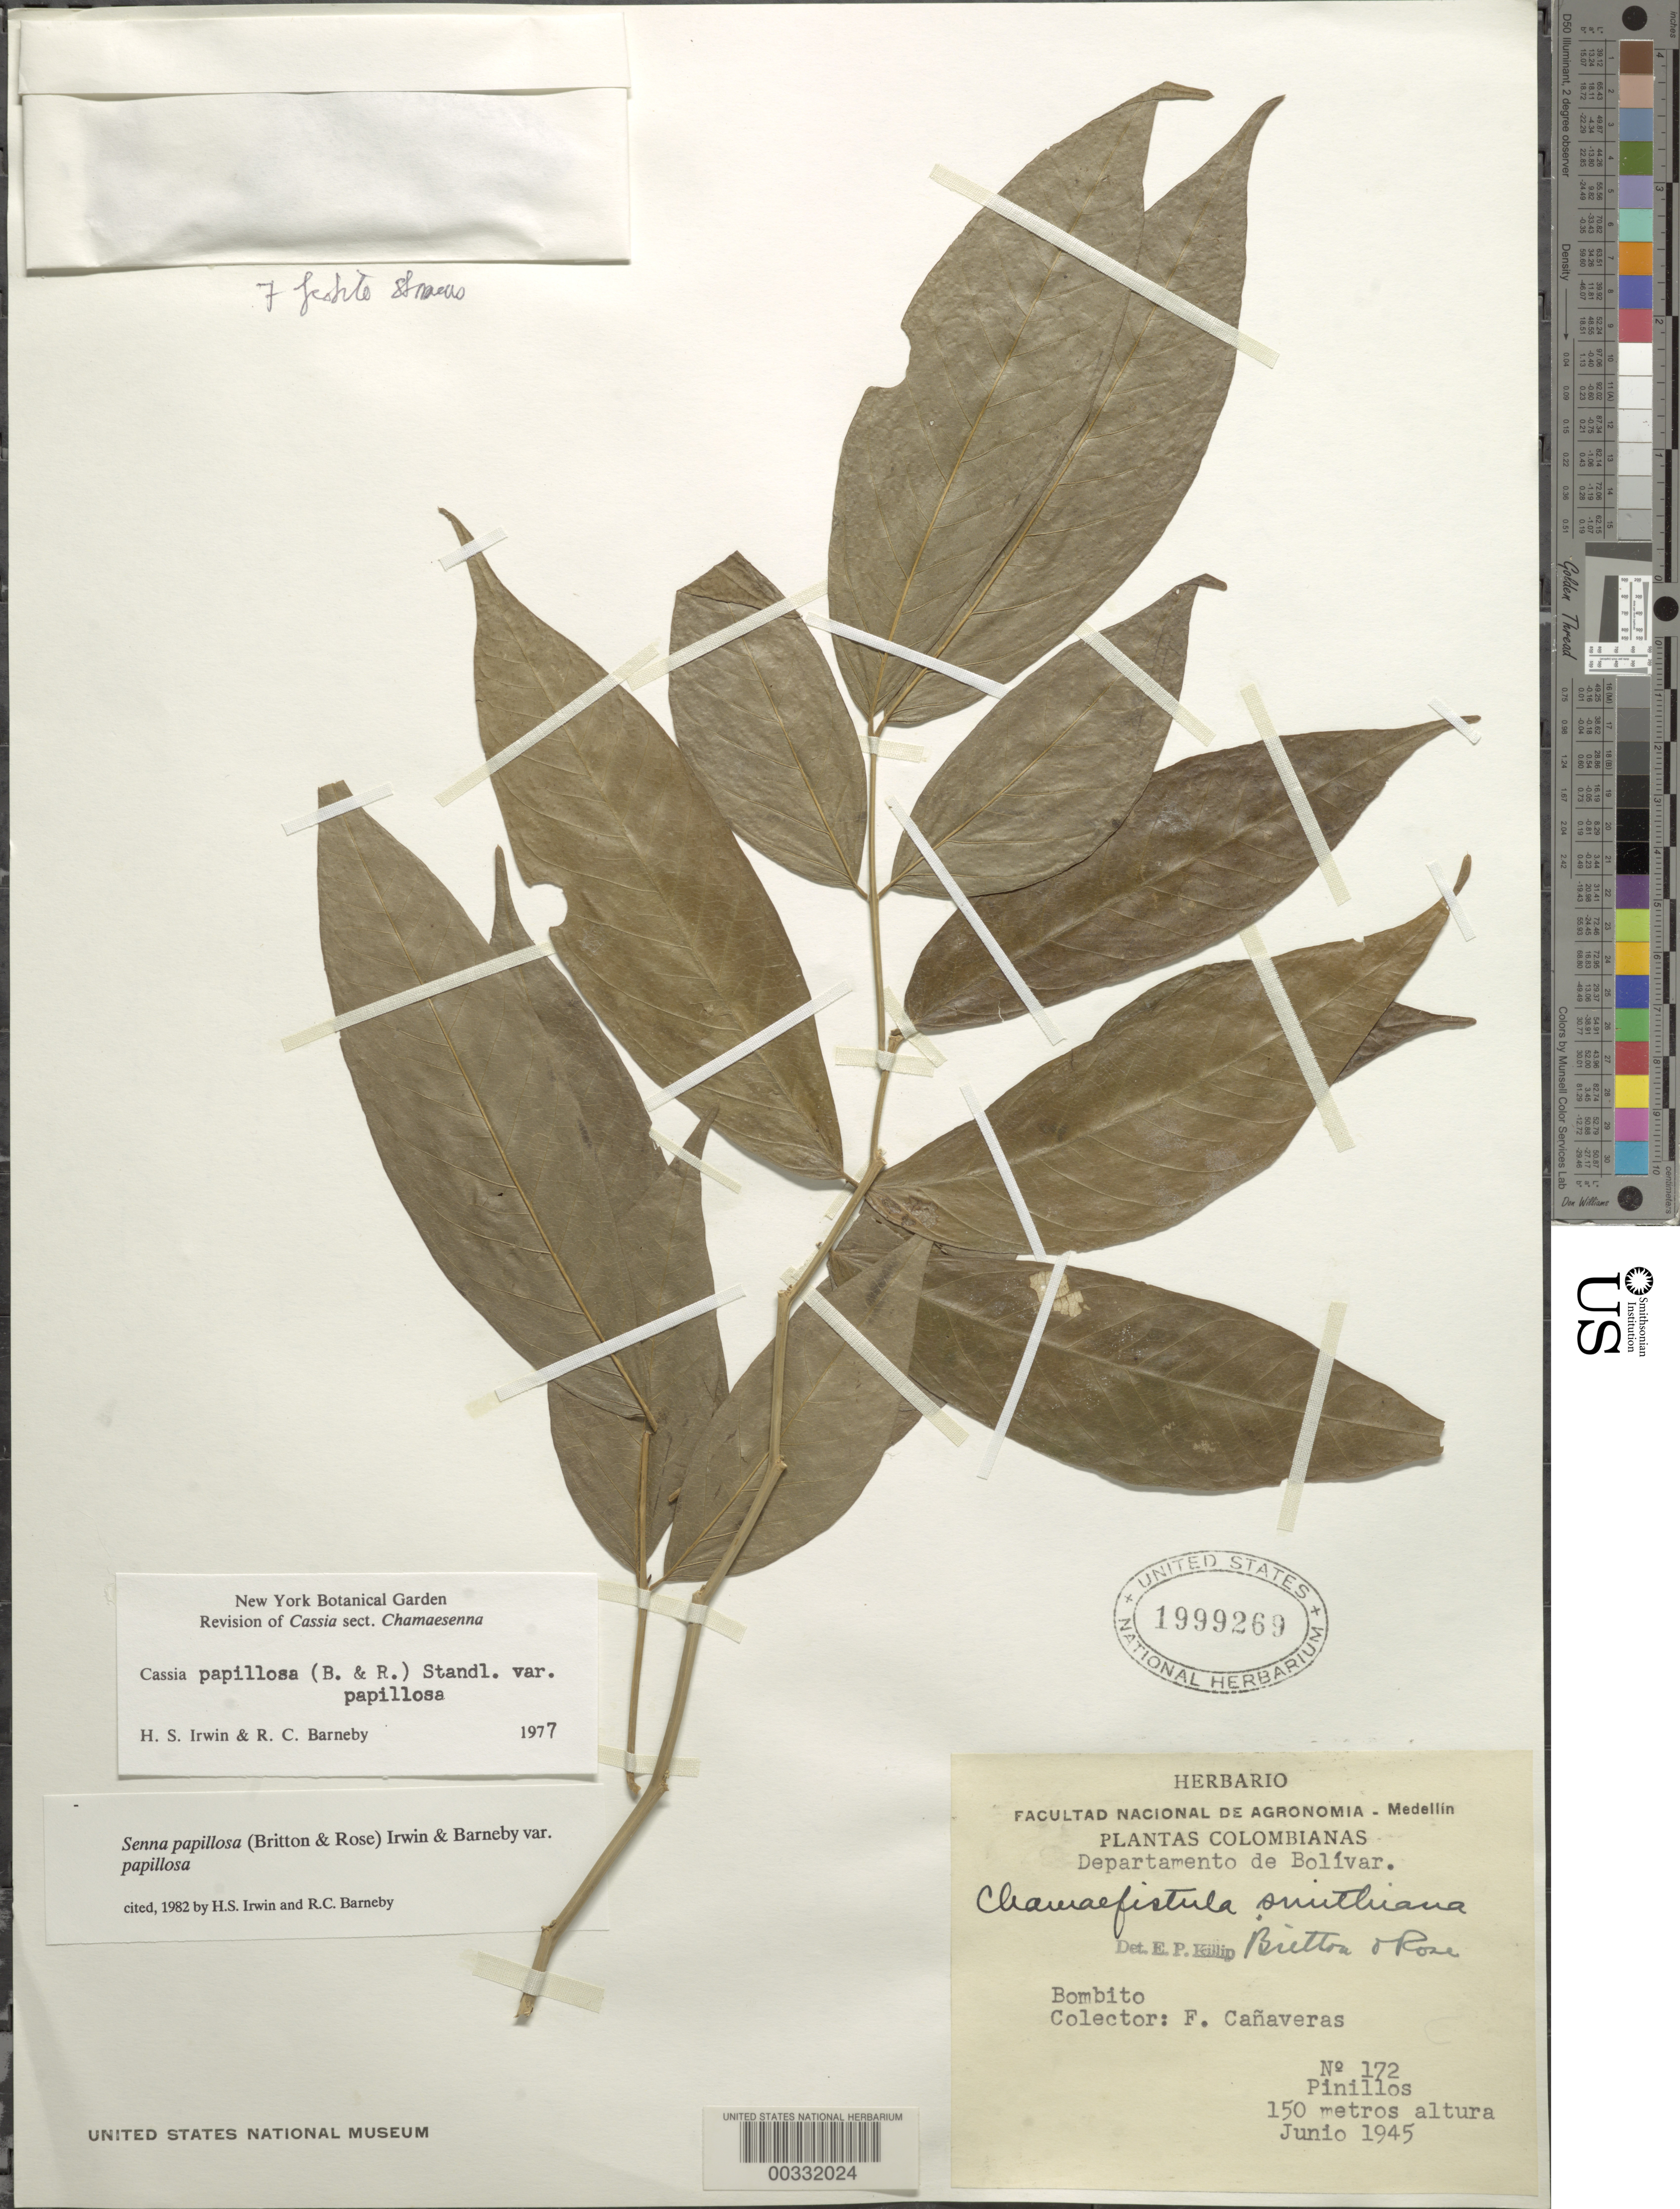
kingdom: Plantae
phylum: Tracheophyta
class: Magnoliopsida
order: Fabales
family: Fabaceae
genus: Senna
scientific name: Senna papillosa var. papillosa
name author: (Britton & Rose) H.S. Irwin & Barneby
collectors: F. Canaveras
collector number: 172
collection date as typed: Jun 1945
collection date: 1945-06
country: Colombia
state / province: Bolívar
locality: Bombito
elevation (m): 150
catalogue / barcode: US 1999269